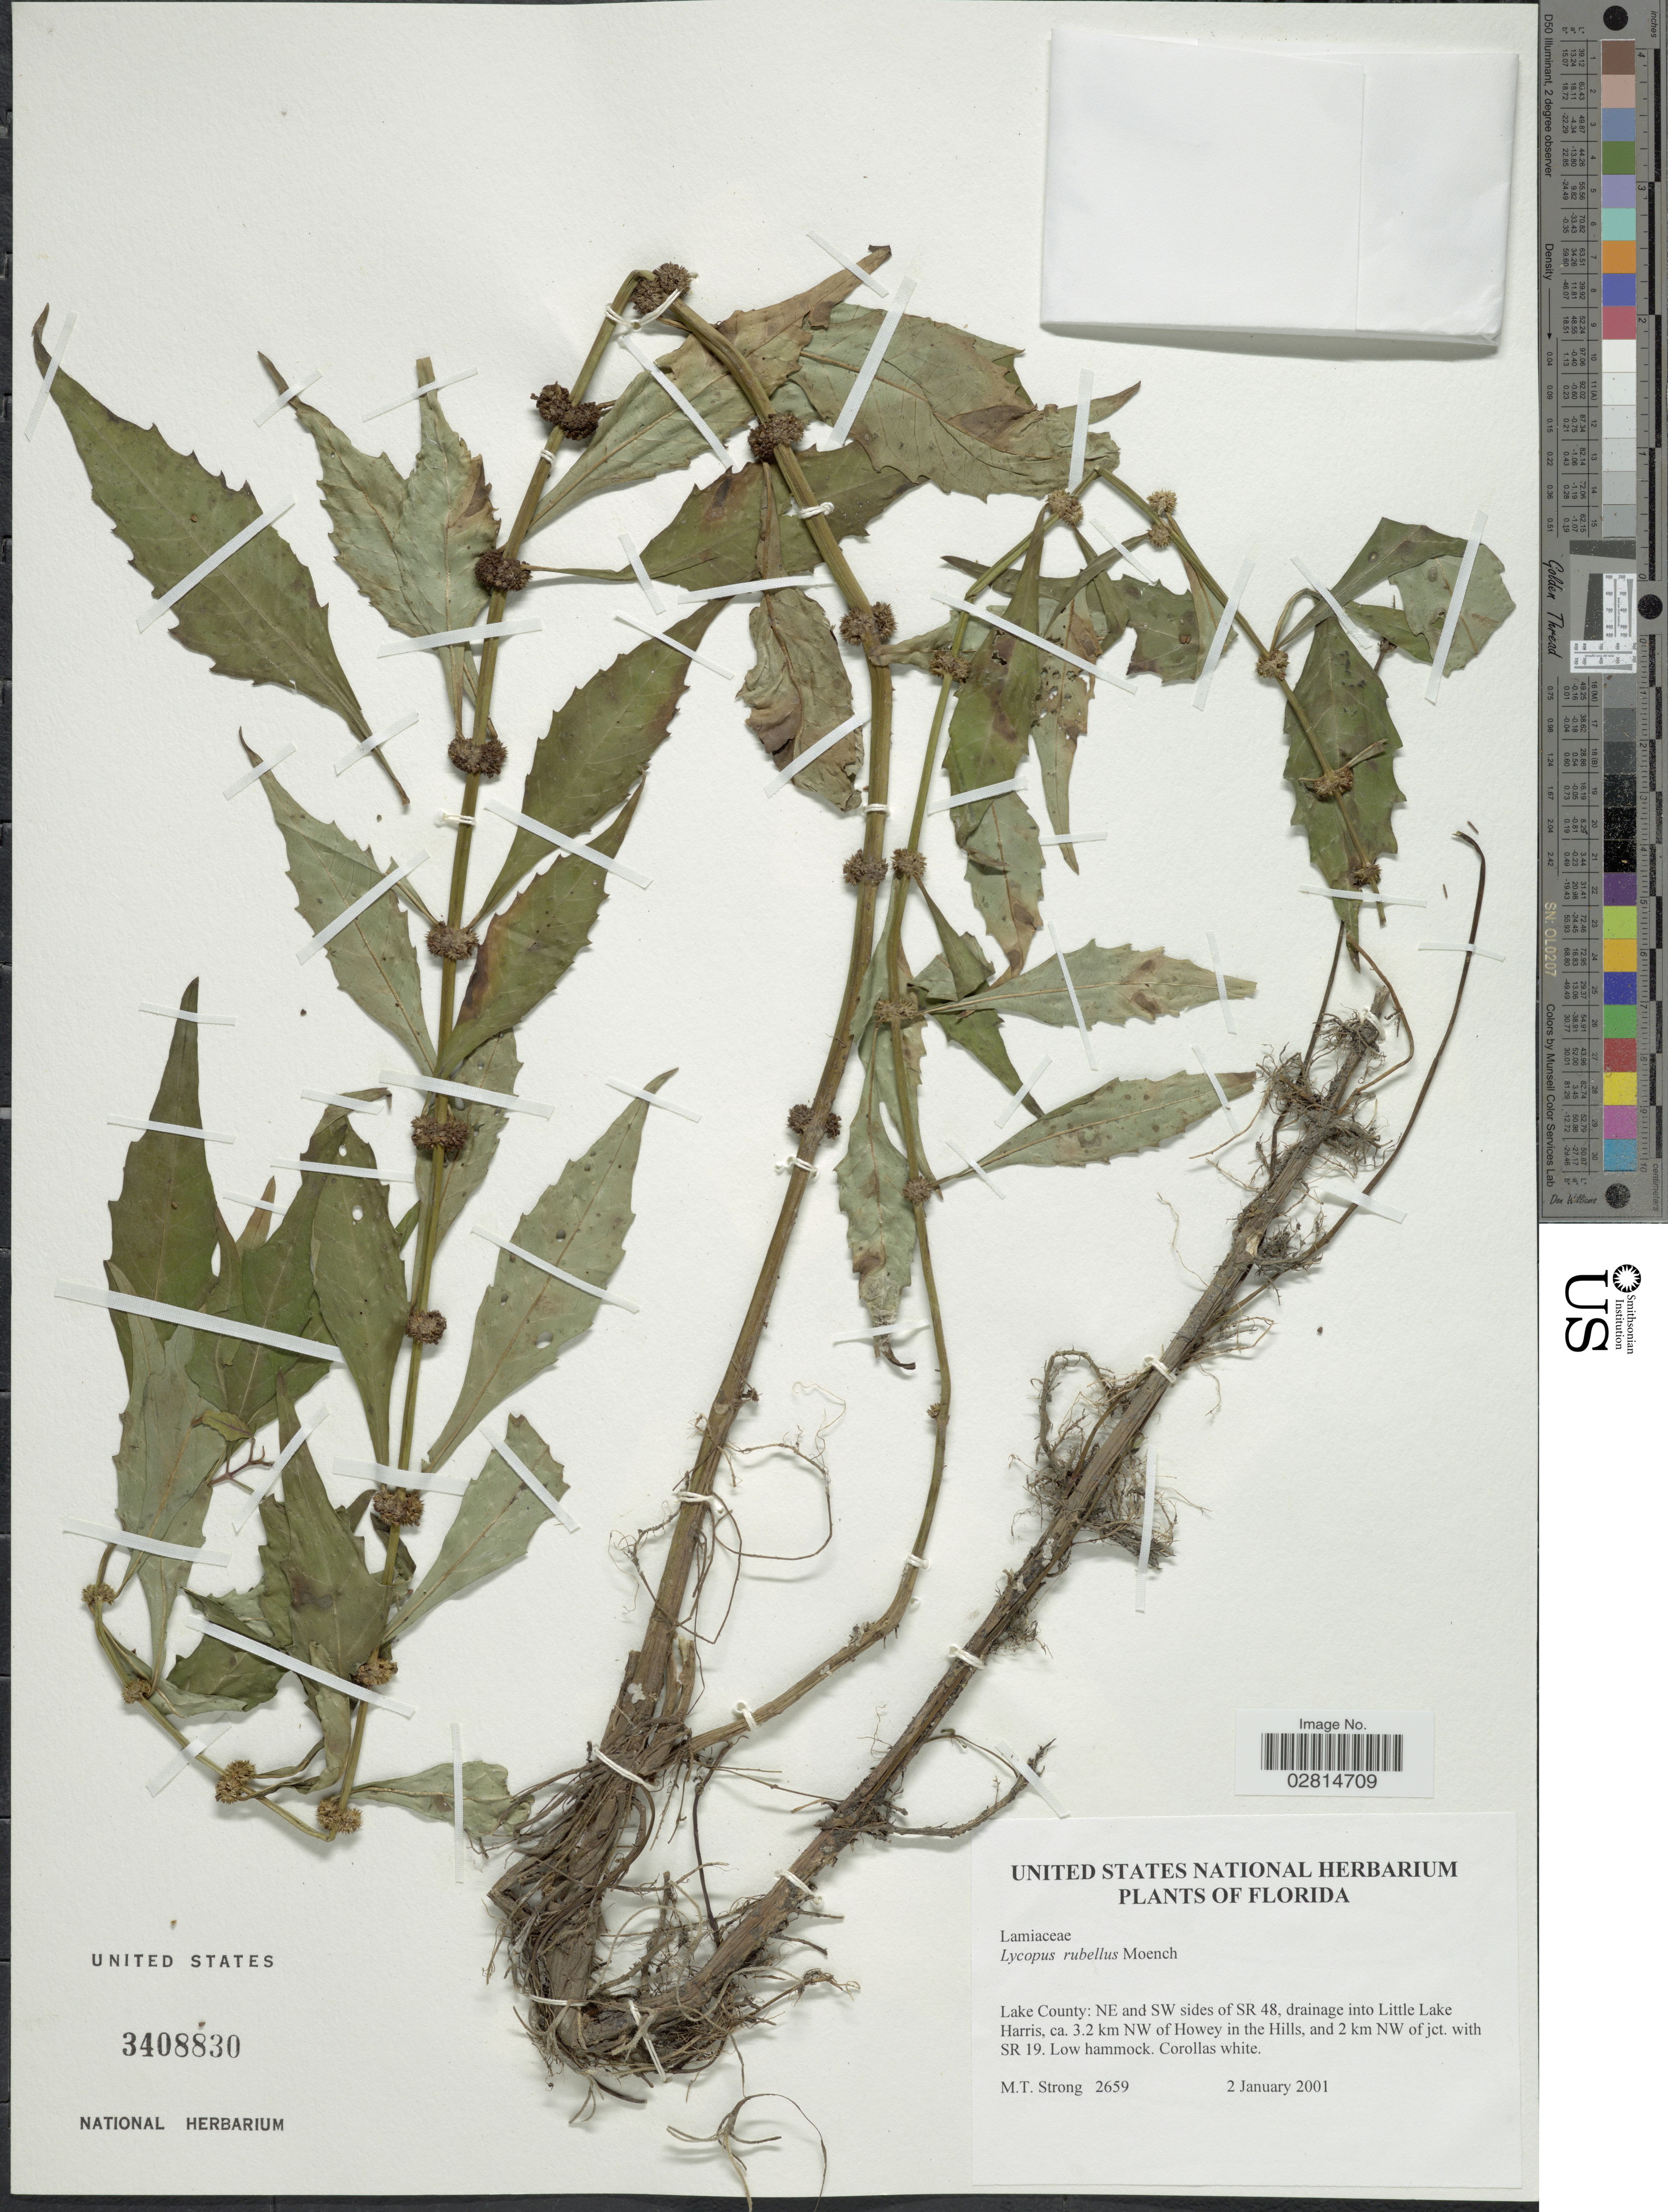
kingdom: Plantae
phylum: Tracheophyta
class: Magnoliopsida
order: Lamiales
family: Lamiaceae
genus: Lycopus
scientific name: Lycopus rubellus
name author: Moench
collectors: M. T. Strong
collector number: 2659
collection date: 2001-01-02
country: United States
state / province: Florida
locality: Lake County: NE and SW sides of SR 48, drainage into Little Lake Harris, ca. 3.2 km NW of Howey in the Hills, and 2 km NW of jct. with SR 19.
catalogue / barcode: US 3408830